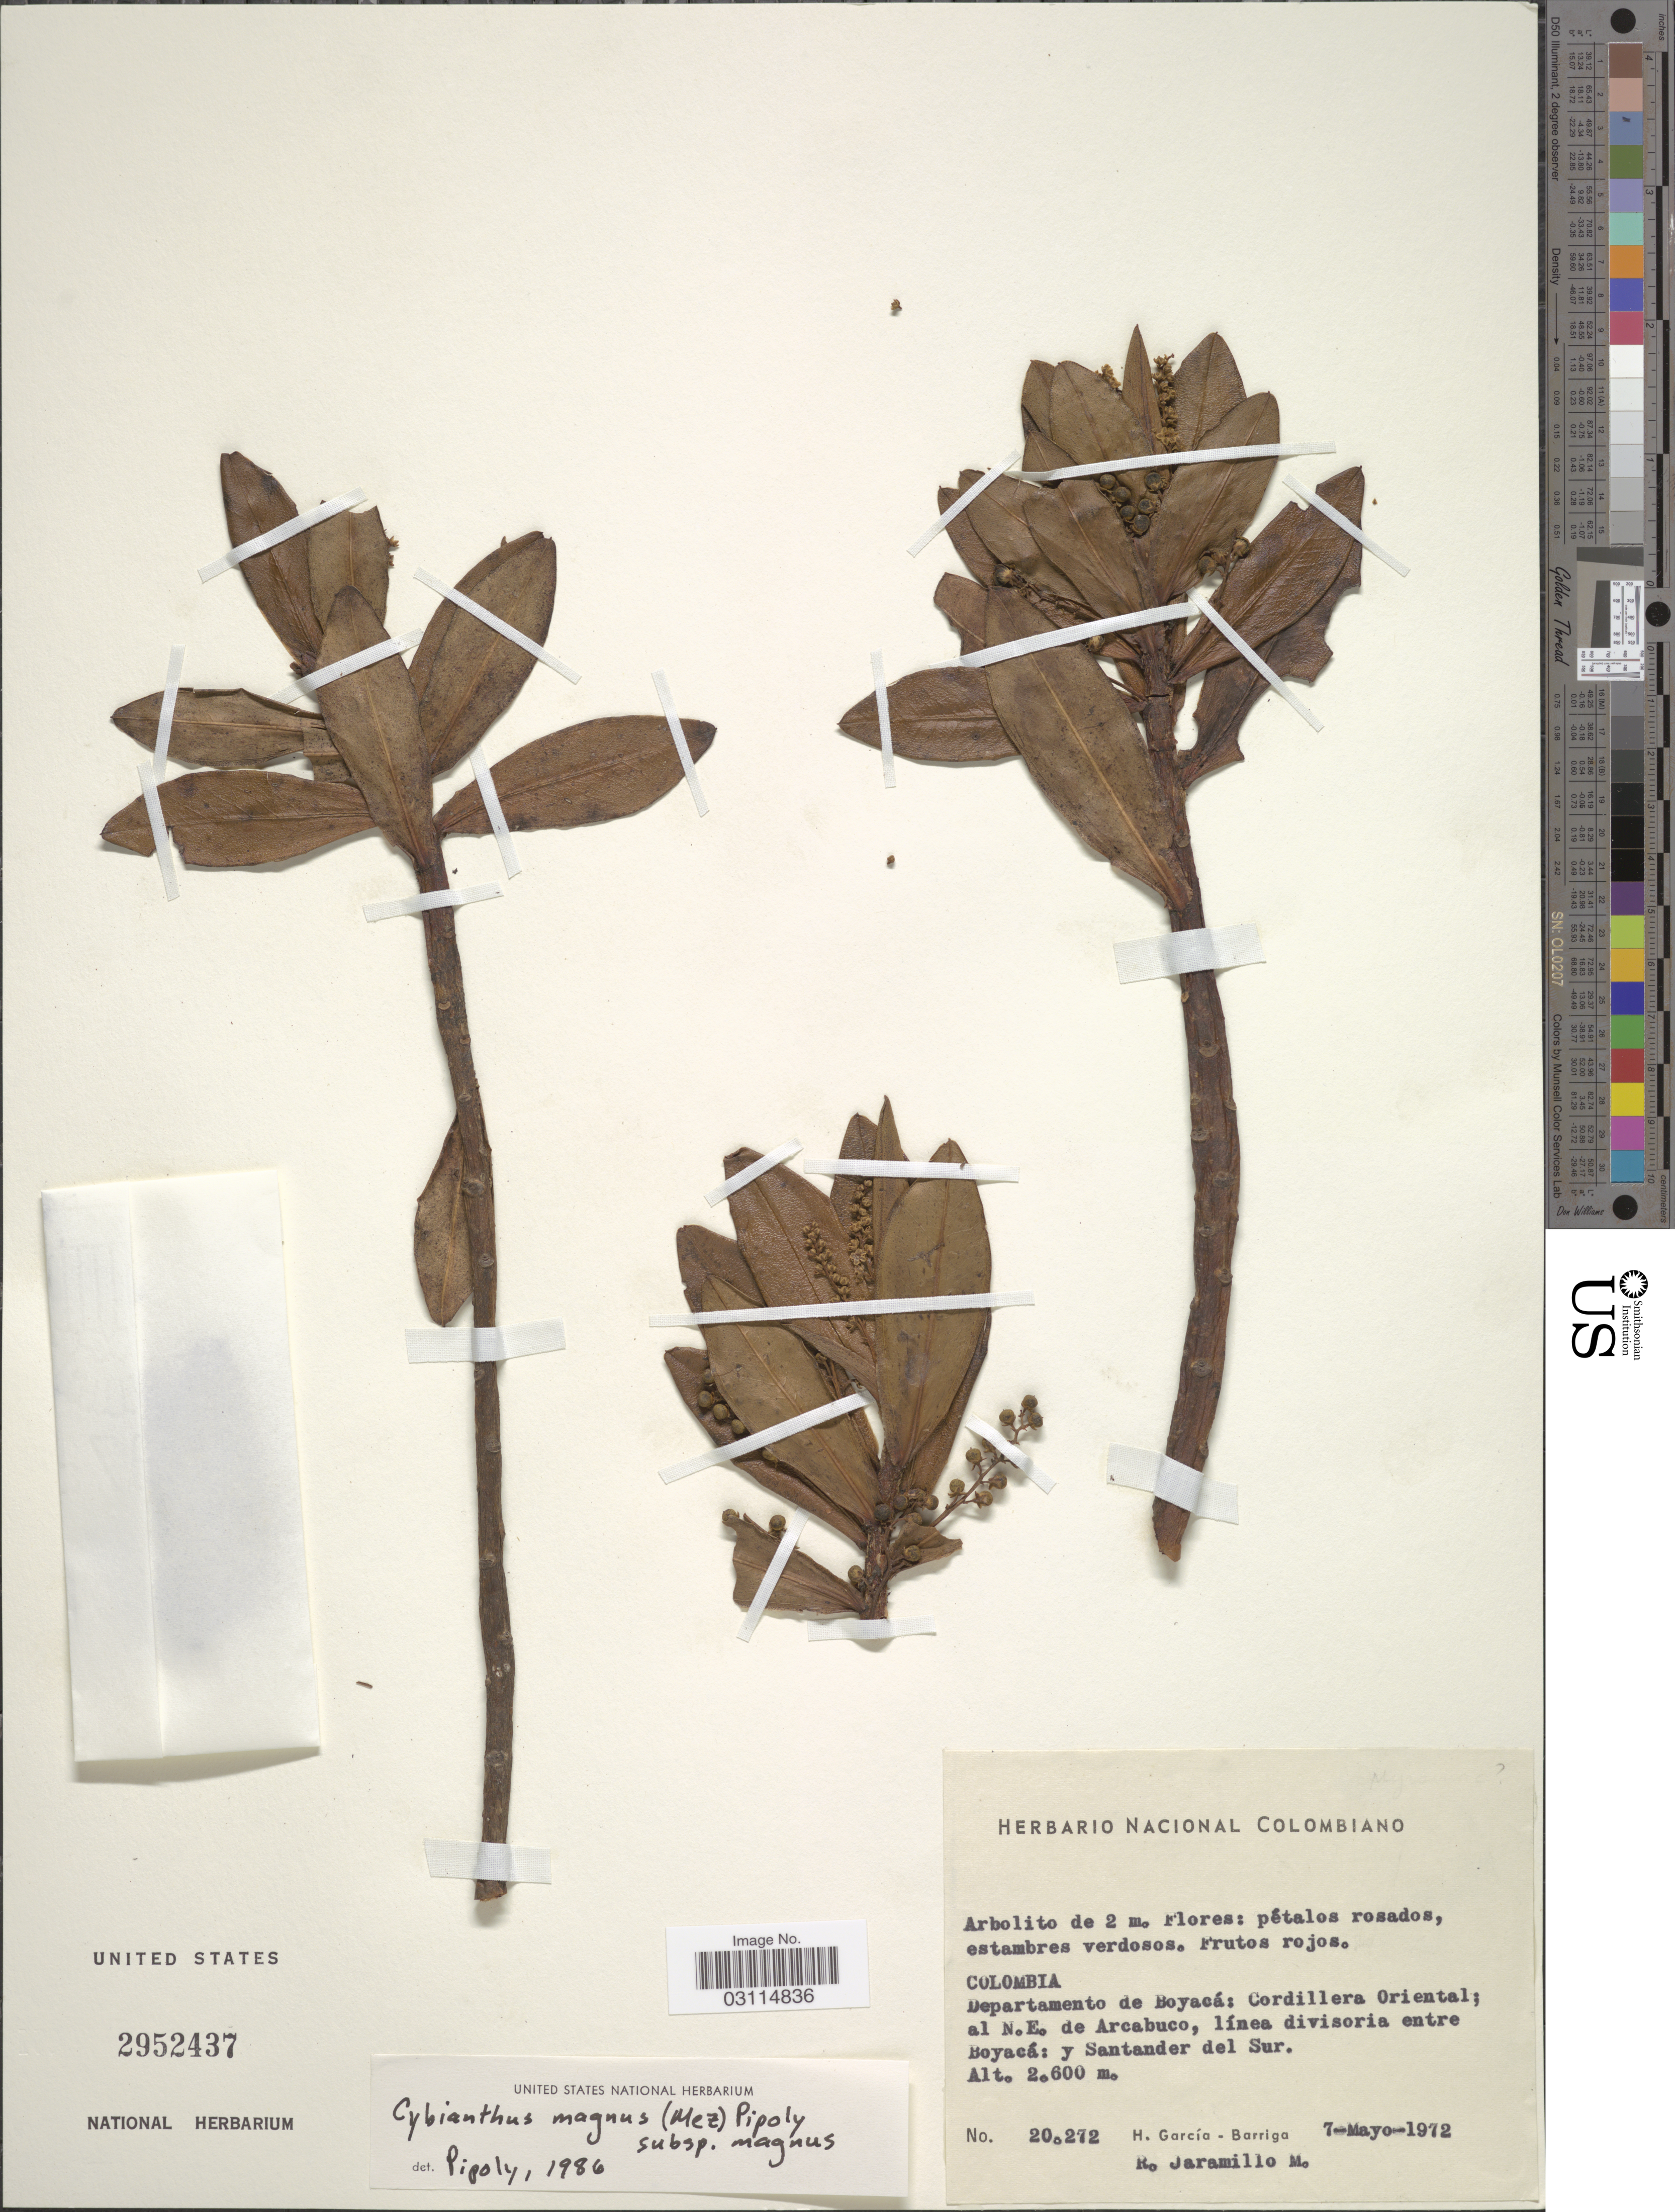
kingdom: Plantae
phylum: Tracheophyta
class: Magnoliopsida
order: Ericales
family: Primulaceae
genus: Cybianthus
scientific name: Cybianthus magnus subsp. magnus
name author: (Mez) Pipoly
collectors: H. García Barriga & R. Jaramillo M.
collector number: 20272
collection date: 1972-05-07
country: Colombia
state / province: Boyacá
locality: Departamento de Boyacá: Cordillera Oriental; al N. E. de Arcabuco, línea divisoria entre Boyacá: y Santander del Sur.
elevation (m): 2600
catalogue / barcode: US 2952437